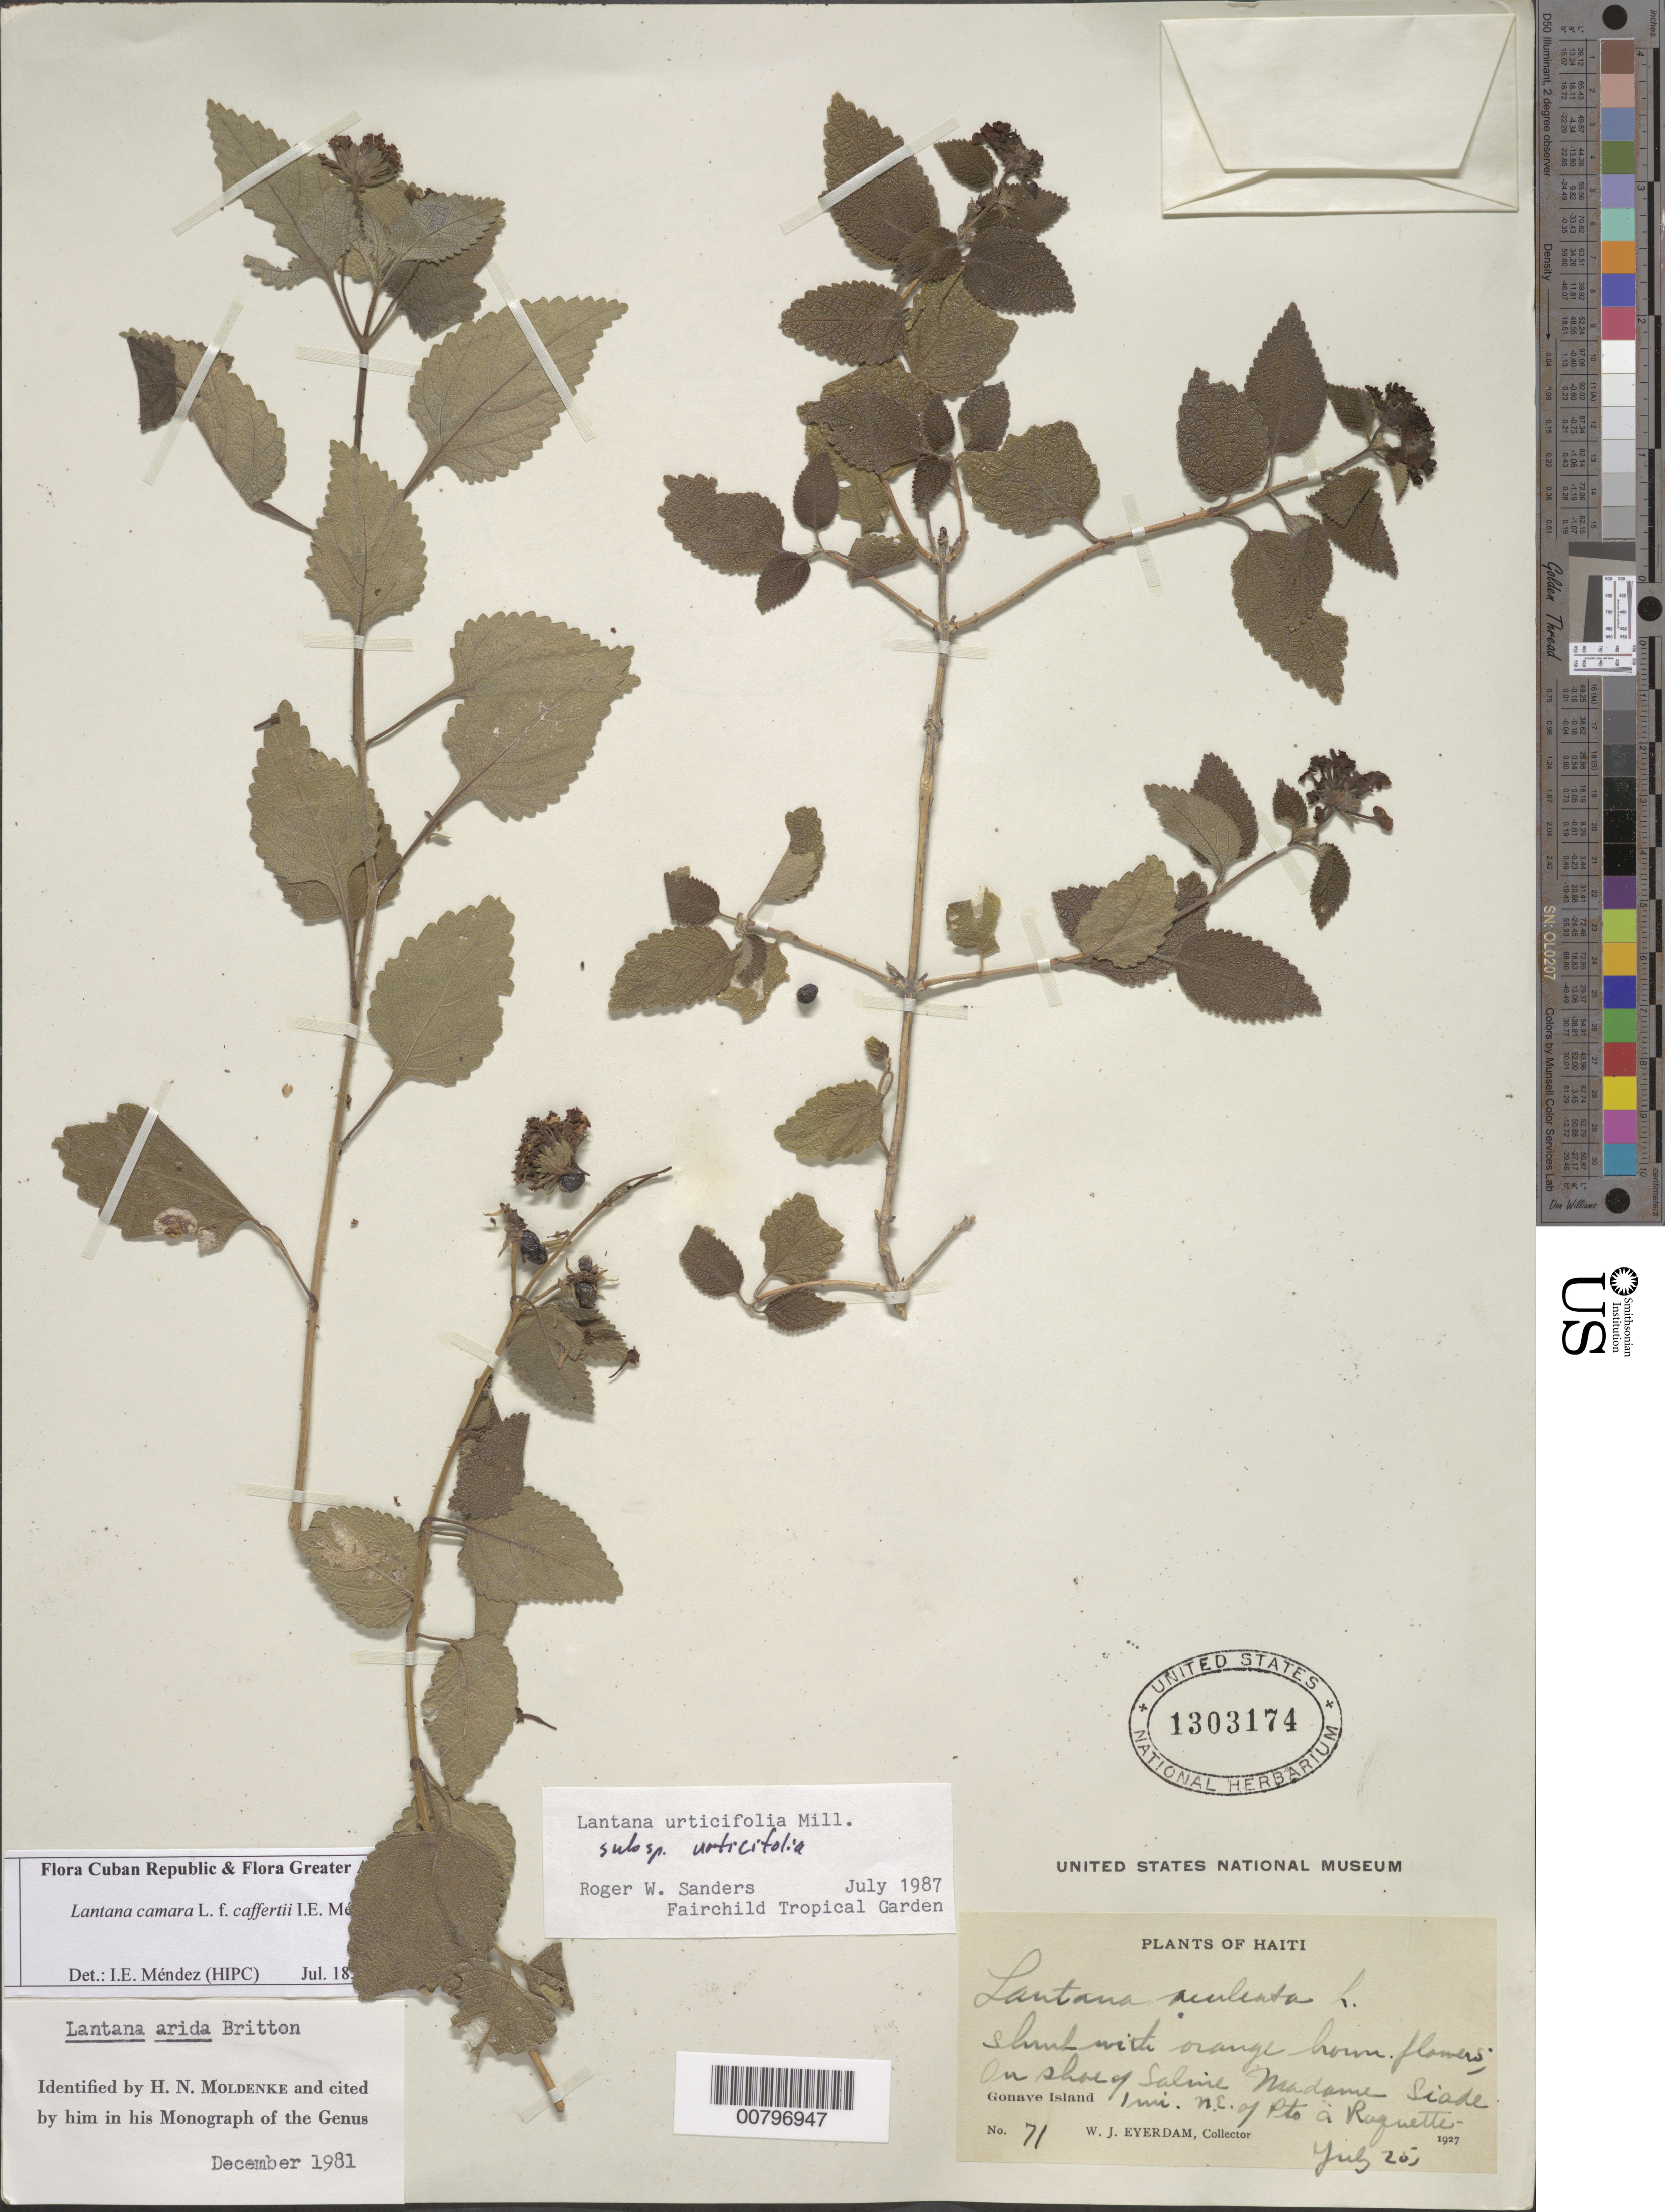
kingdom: Plantae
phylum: Tracheophyta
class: Magnoliopsida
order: Lamiales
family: Verbenaceae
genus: Lantana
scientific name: Lantana camara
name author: L.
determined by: Méndez, Isidro E., (HIPC)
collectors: W. J. Eyerdam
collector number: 71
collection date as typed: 25 Jul 1927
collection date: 1927-07-25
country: Haiti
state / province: Ouest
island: Île de la Gonâve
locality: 1 mile NE of Pto a Raquette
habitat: Side of slope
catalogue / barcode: US 1303174